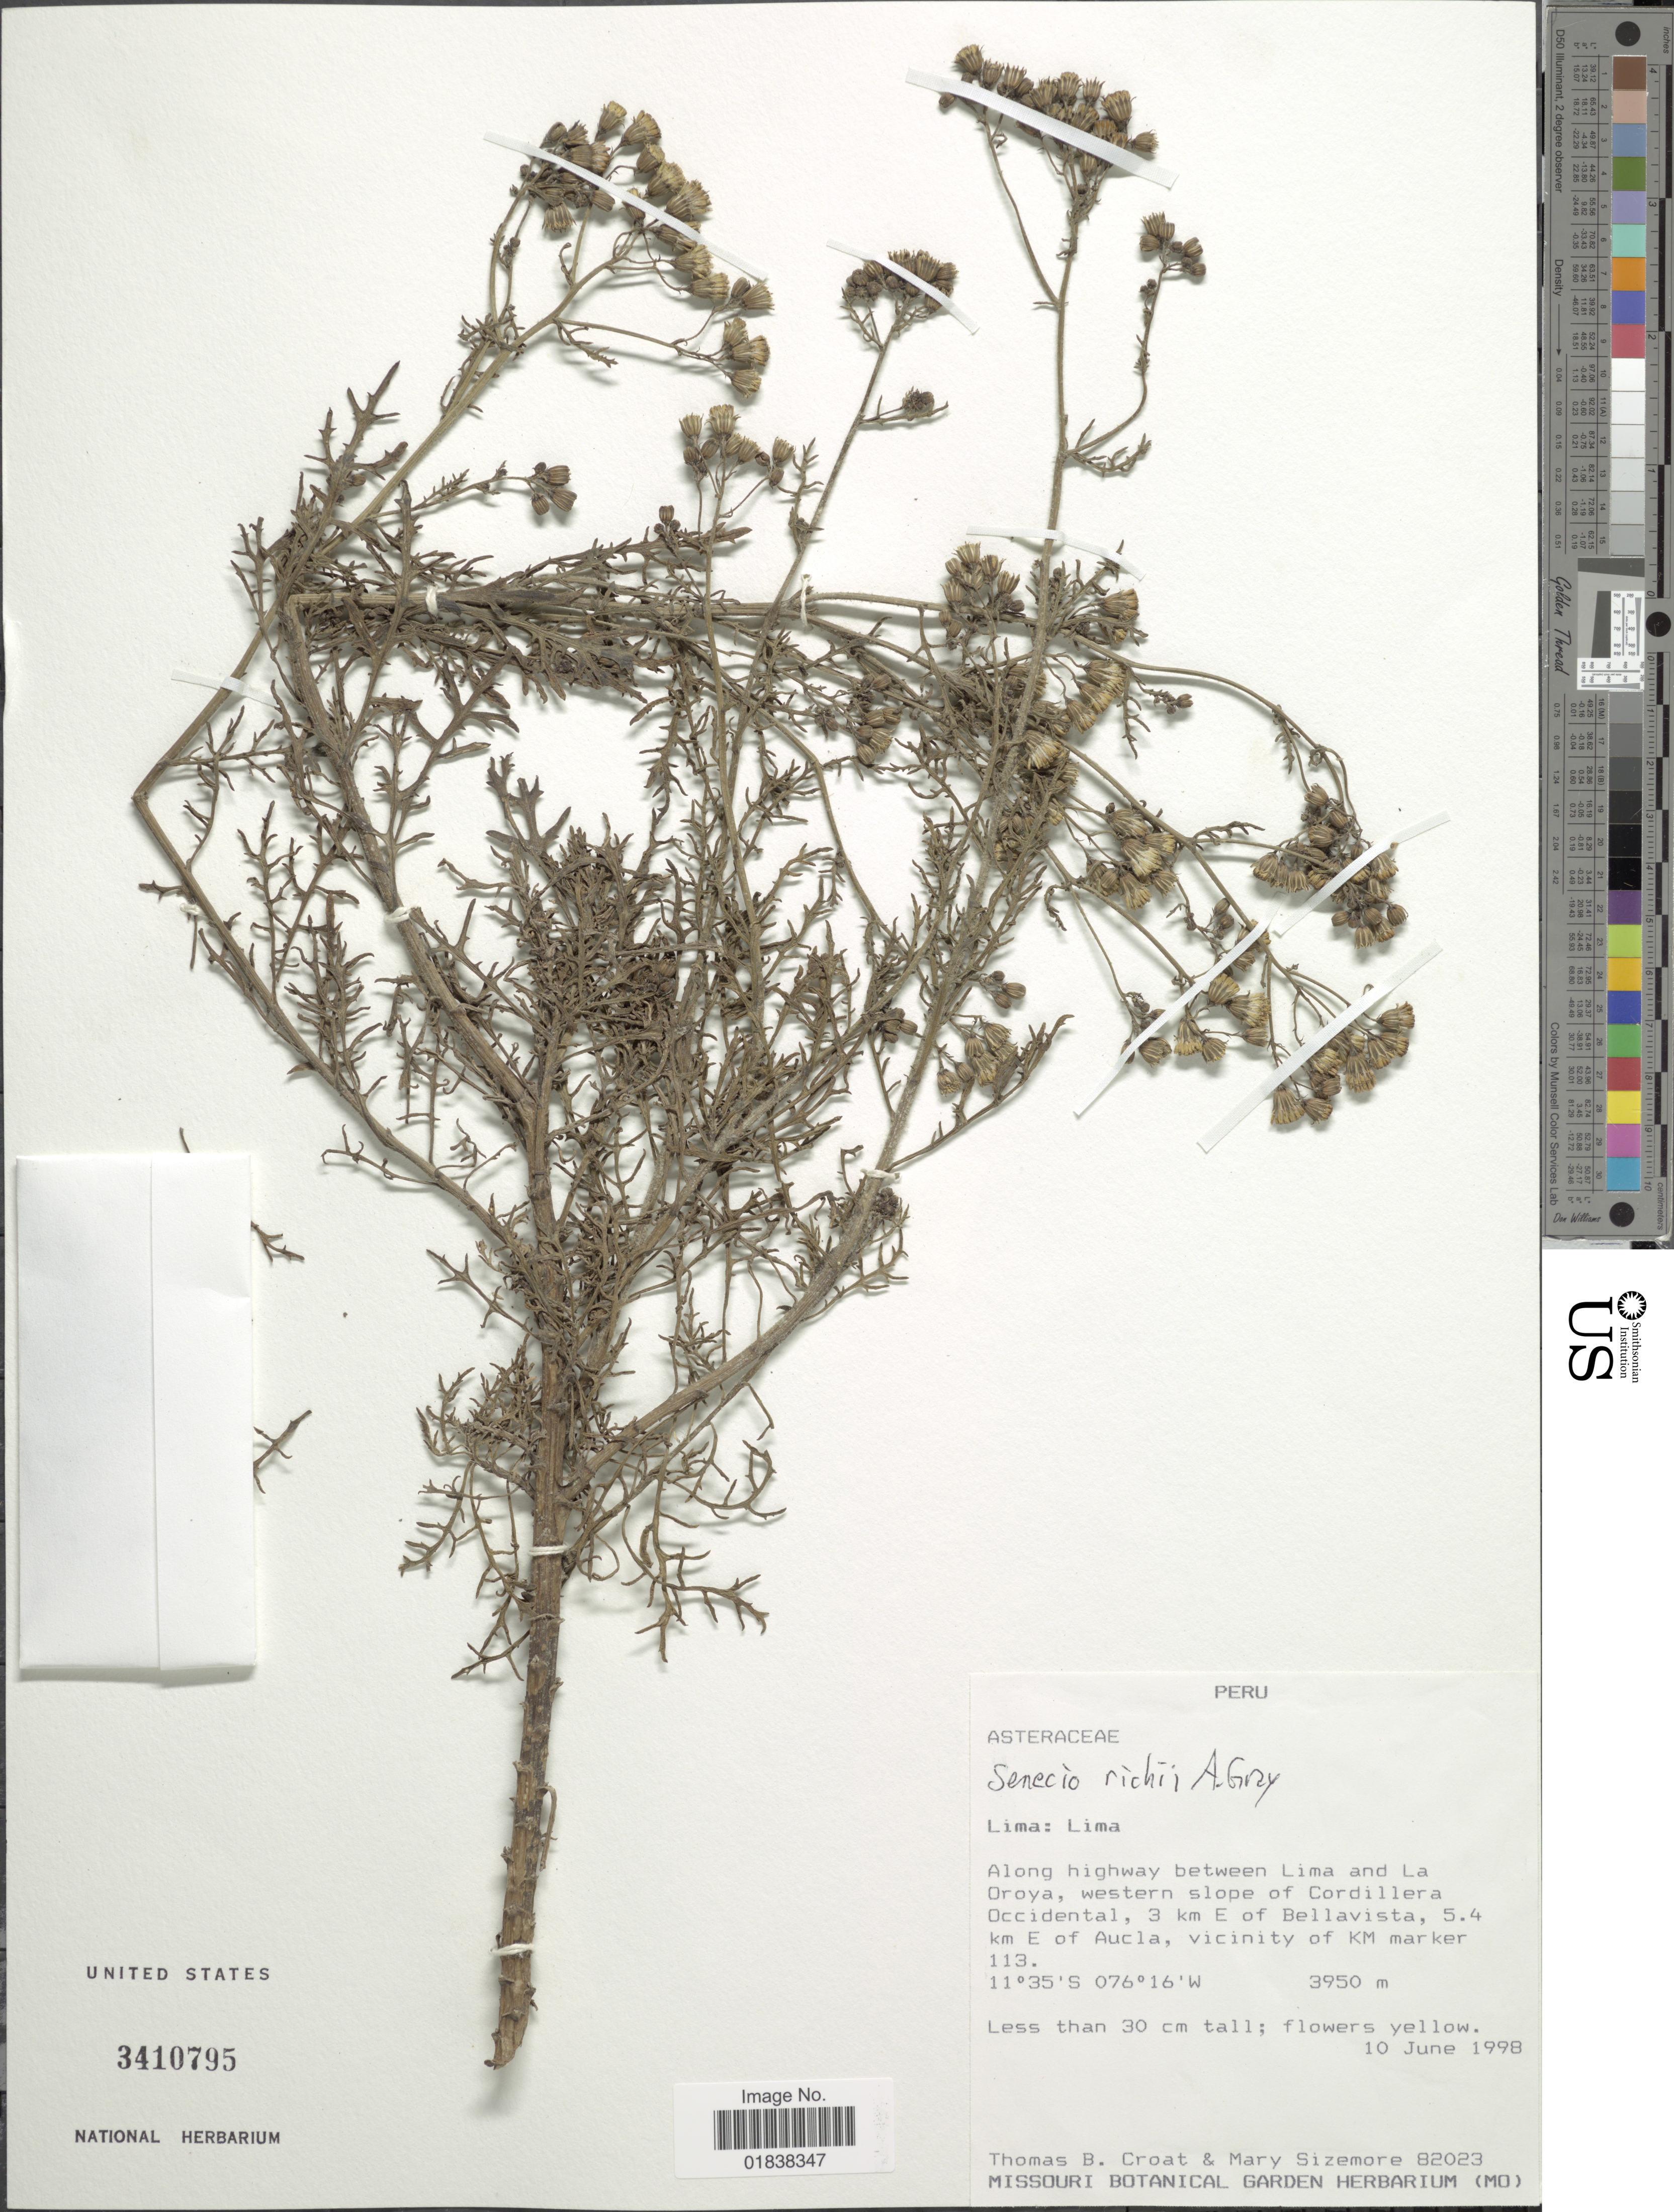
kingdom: Plantae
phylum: Tracheophyta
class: Magnoliopsida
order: Asterales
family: Asteraceae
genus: Senecio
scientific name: Senecio richii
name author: A. Gray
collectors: T. B. Croat & M. Sizemore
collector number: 82023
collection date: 1998-06-10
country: Peru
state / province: Lima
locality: Lima, along highway between Lima and La Oroya, western slope of Cordillera Occidental, 3 km E of Bellavista, 5.4 km E of Aucla, Vicinity of Km marker 113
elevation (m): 3950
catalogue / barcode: US 3410795